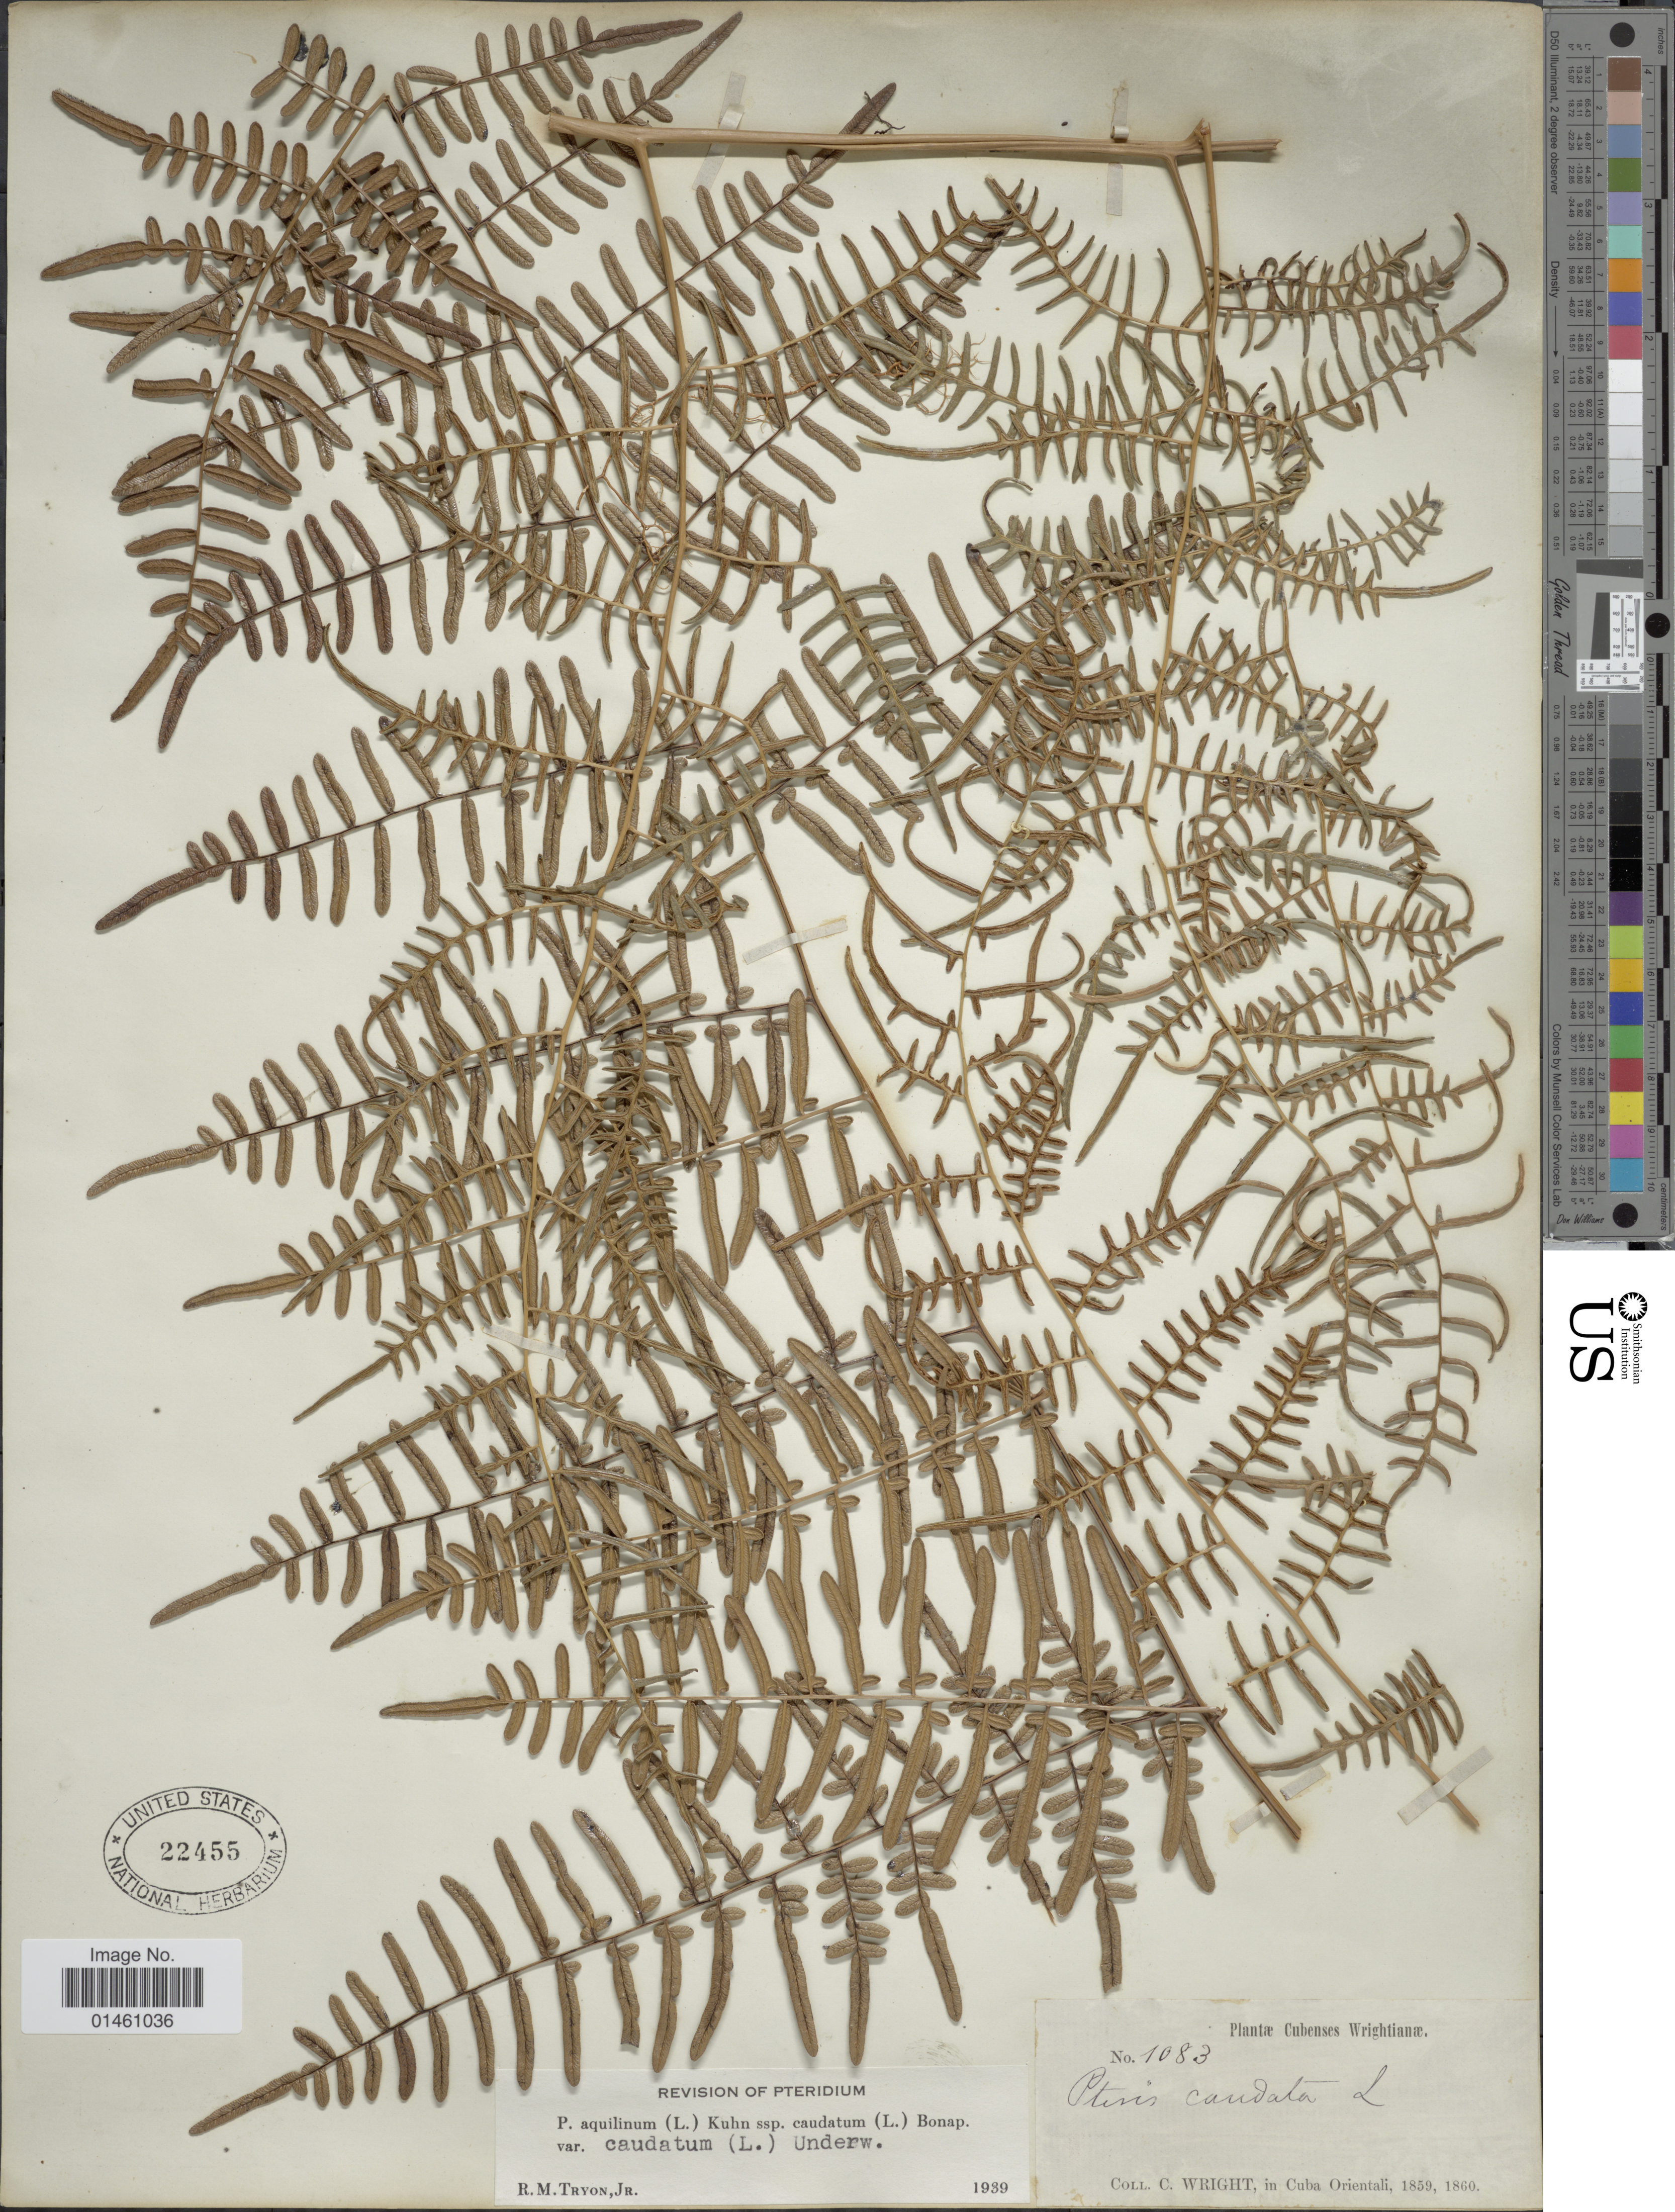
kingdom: Plantae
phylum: Tracheophyta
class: Polypodiopsida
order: Polypodiales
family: Dennstaedtiaceae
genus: Pteridium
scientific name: Pteridium caudatum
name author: (L.) Maxon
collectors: C. Wright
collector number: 1083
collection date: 1859/1860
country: Cuba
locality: In Cuba Orientali.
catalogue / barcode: US 22455